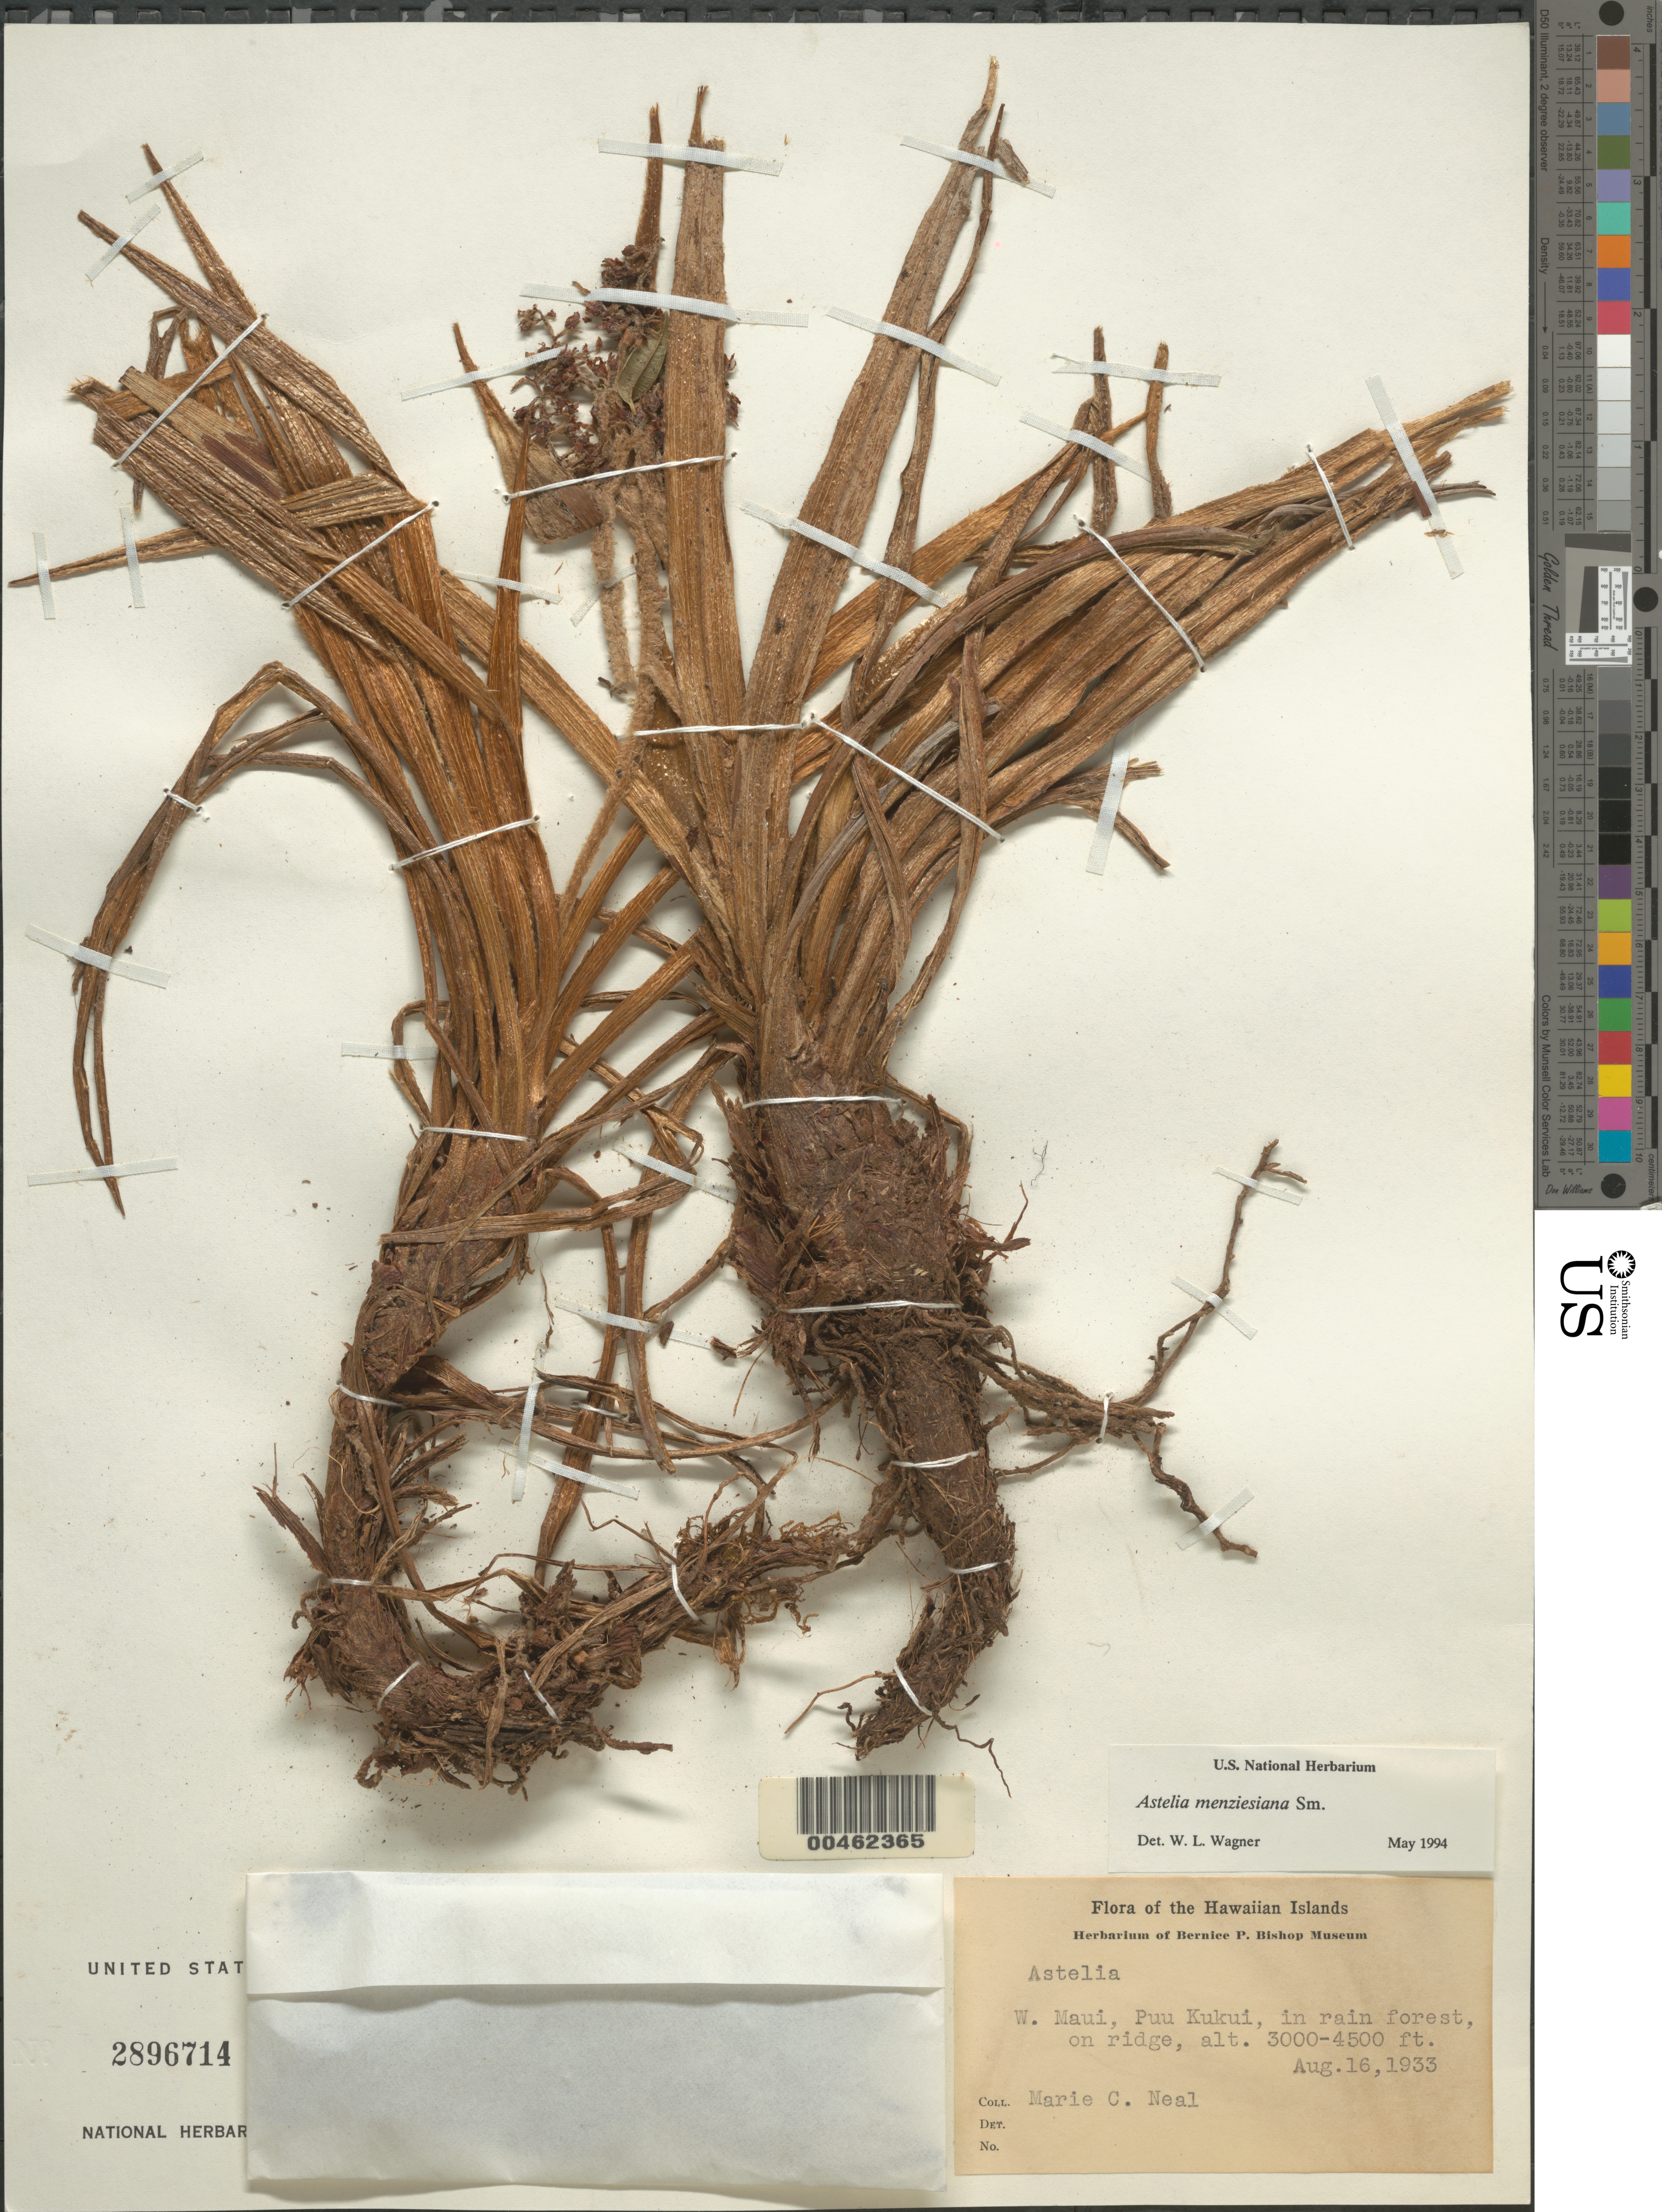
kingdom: Plantae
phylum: Tracheophyta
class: Liliopsida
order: Asparagales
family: Asteliaceae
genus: Astelia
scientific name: Astelia menziesiana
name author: Sm.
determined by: Wagner, W. L., (BOT), Smithsonian Institution - National Museum of Natural History (UNITED STATES)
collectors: W. Ning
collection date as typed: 16 Aug 1933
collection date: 1933-08-16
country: United States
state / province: Hawaii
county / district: Maui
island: Maui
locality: W Maui, Puu Kukui, on ridge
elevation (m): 914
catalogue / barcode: US 2896714